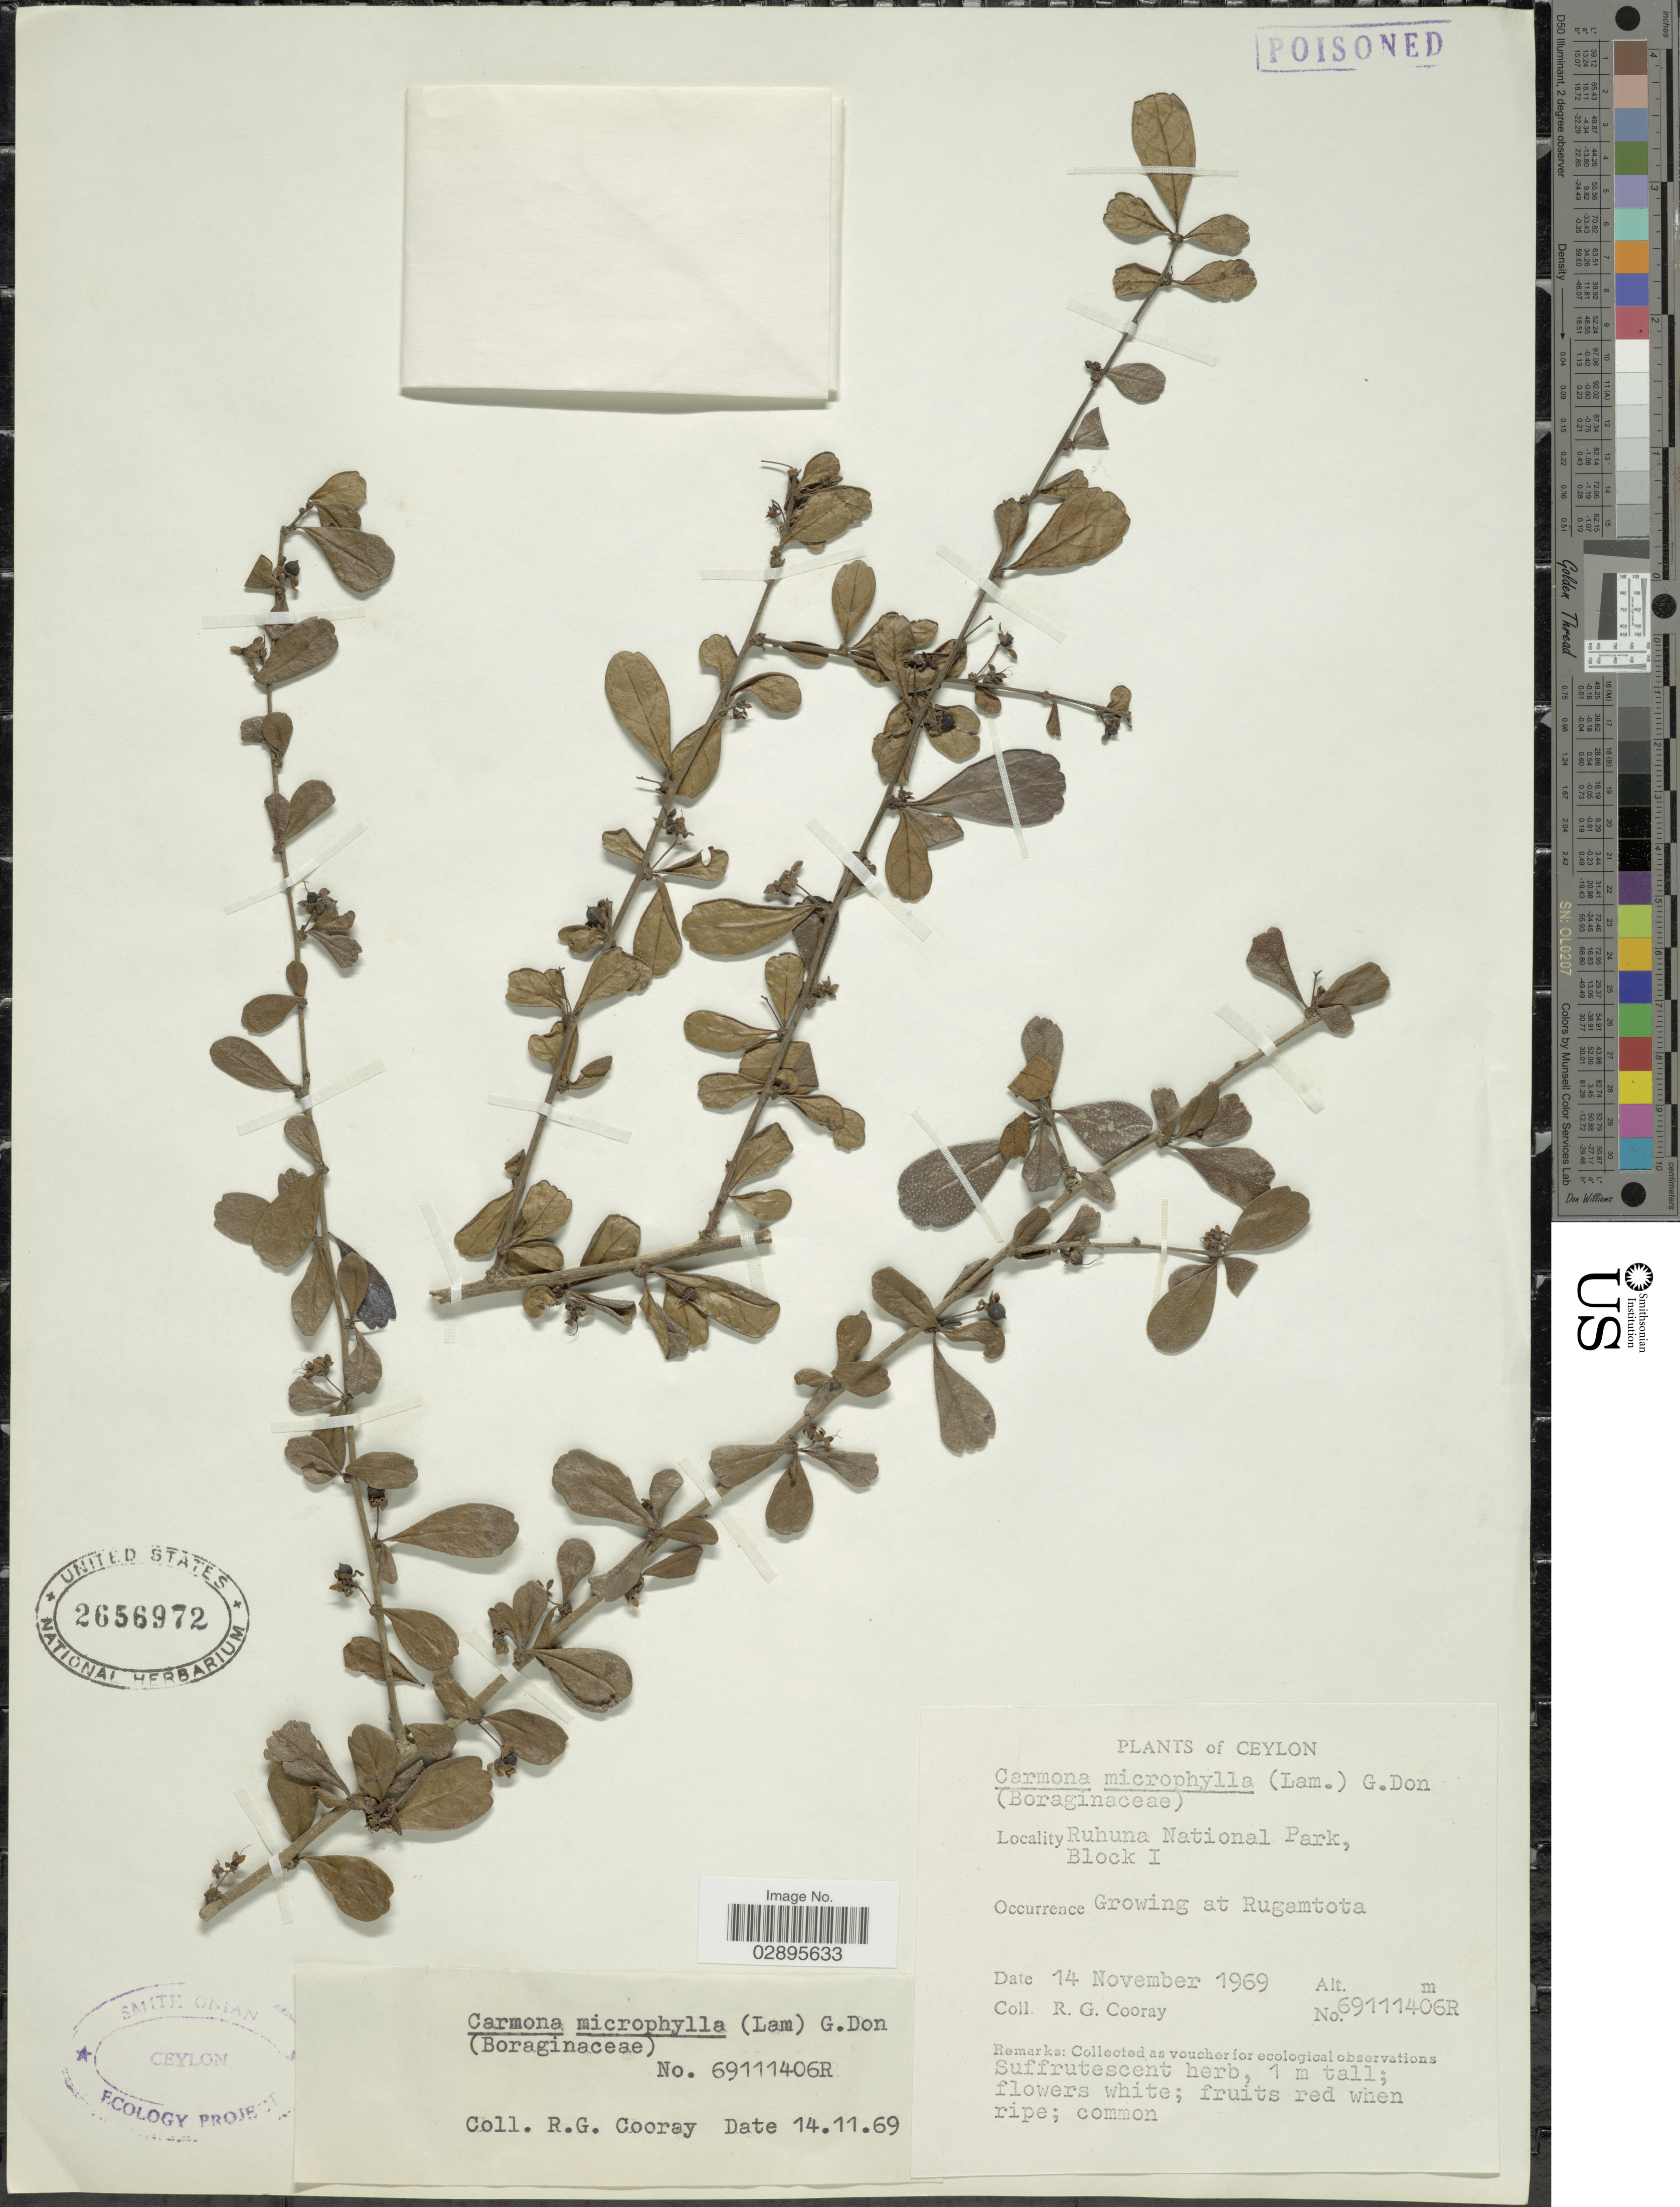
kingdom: Plantae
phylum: Tracheophyta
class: Magnoliopsida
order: Boraginales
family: Ehretiaceae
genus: Ehretia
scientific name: Ehretia microphylla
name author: Lam.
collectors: R. Cooray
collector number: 69111406R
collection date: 1969-11-14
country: Sri Lanka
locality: Ceylon. Ruhuna National Park, Block 1. Growing at Rugamtota.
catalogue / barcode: US 2656972